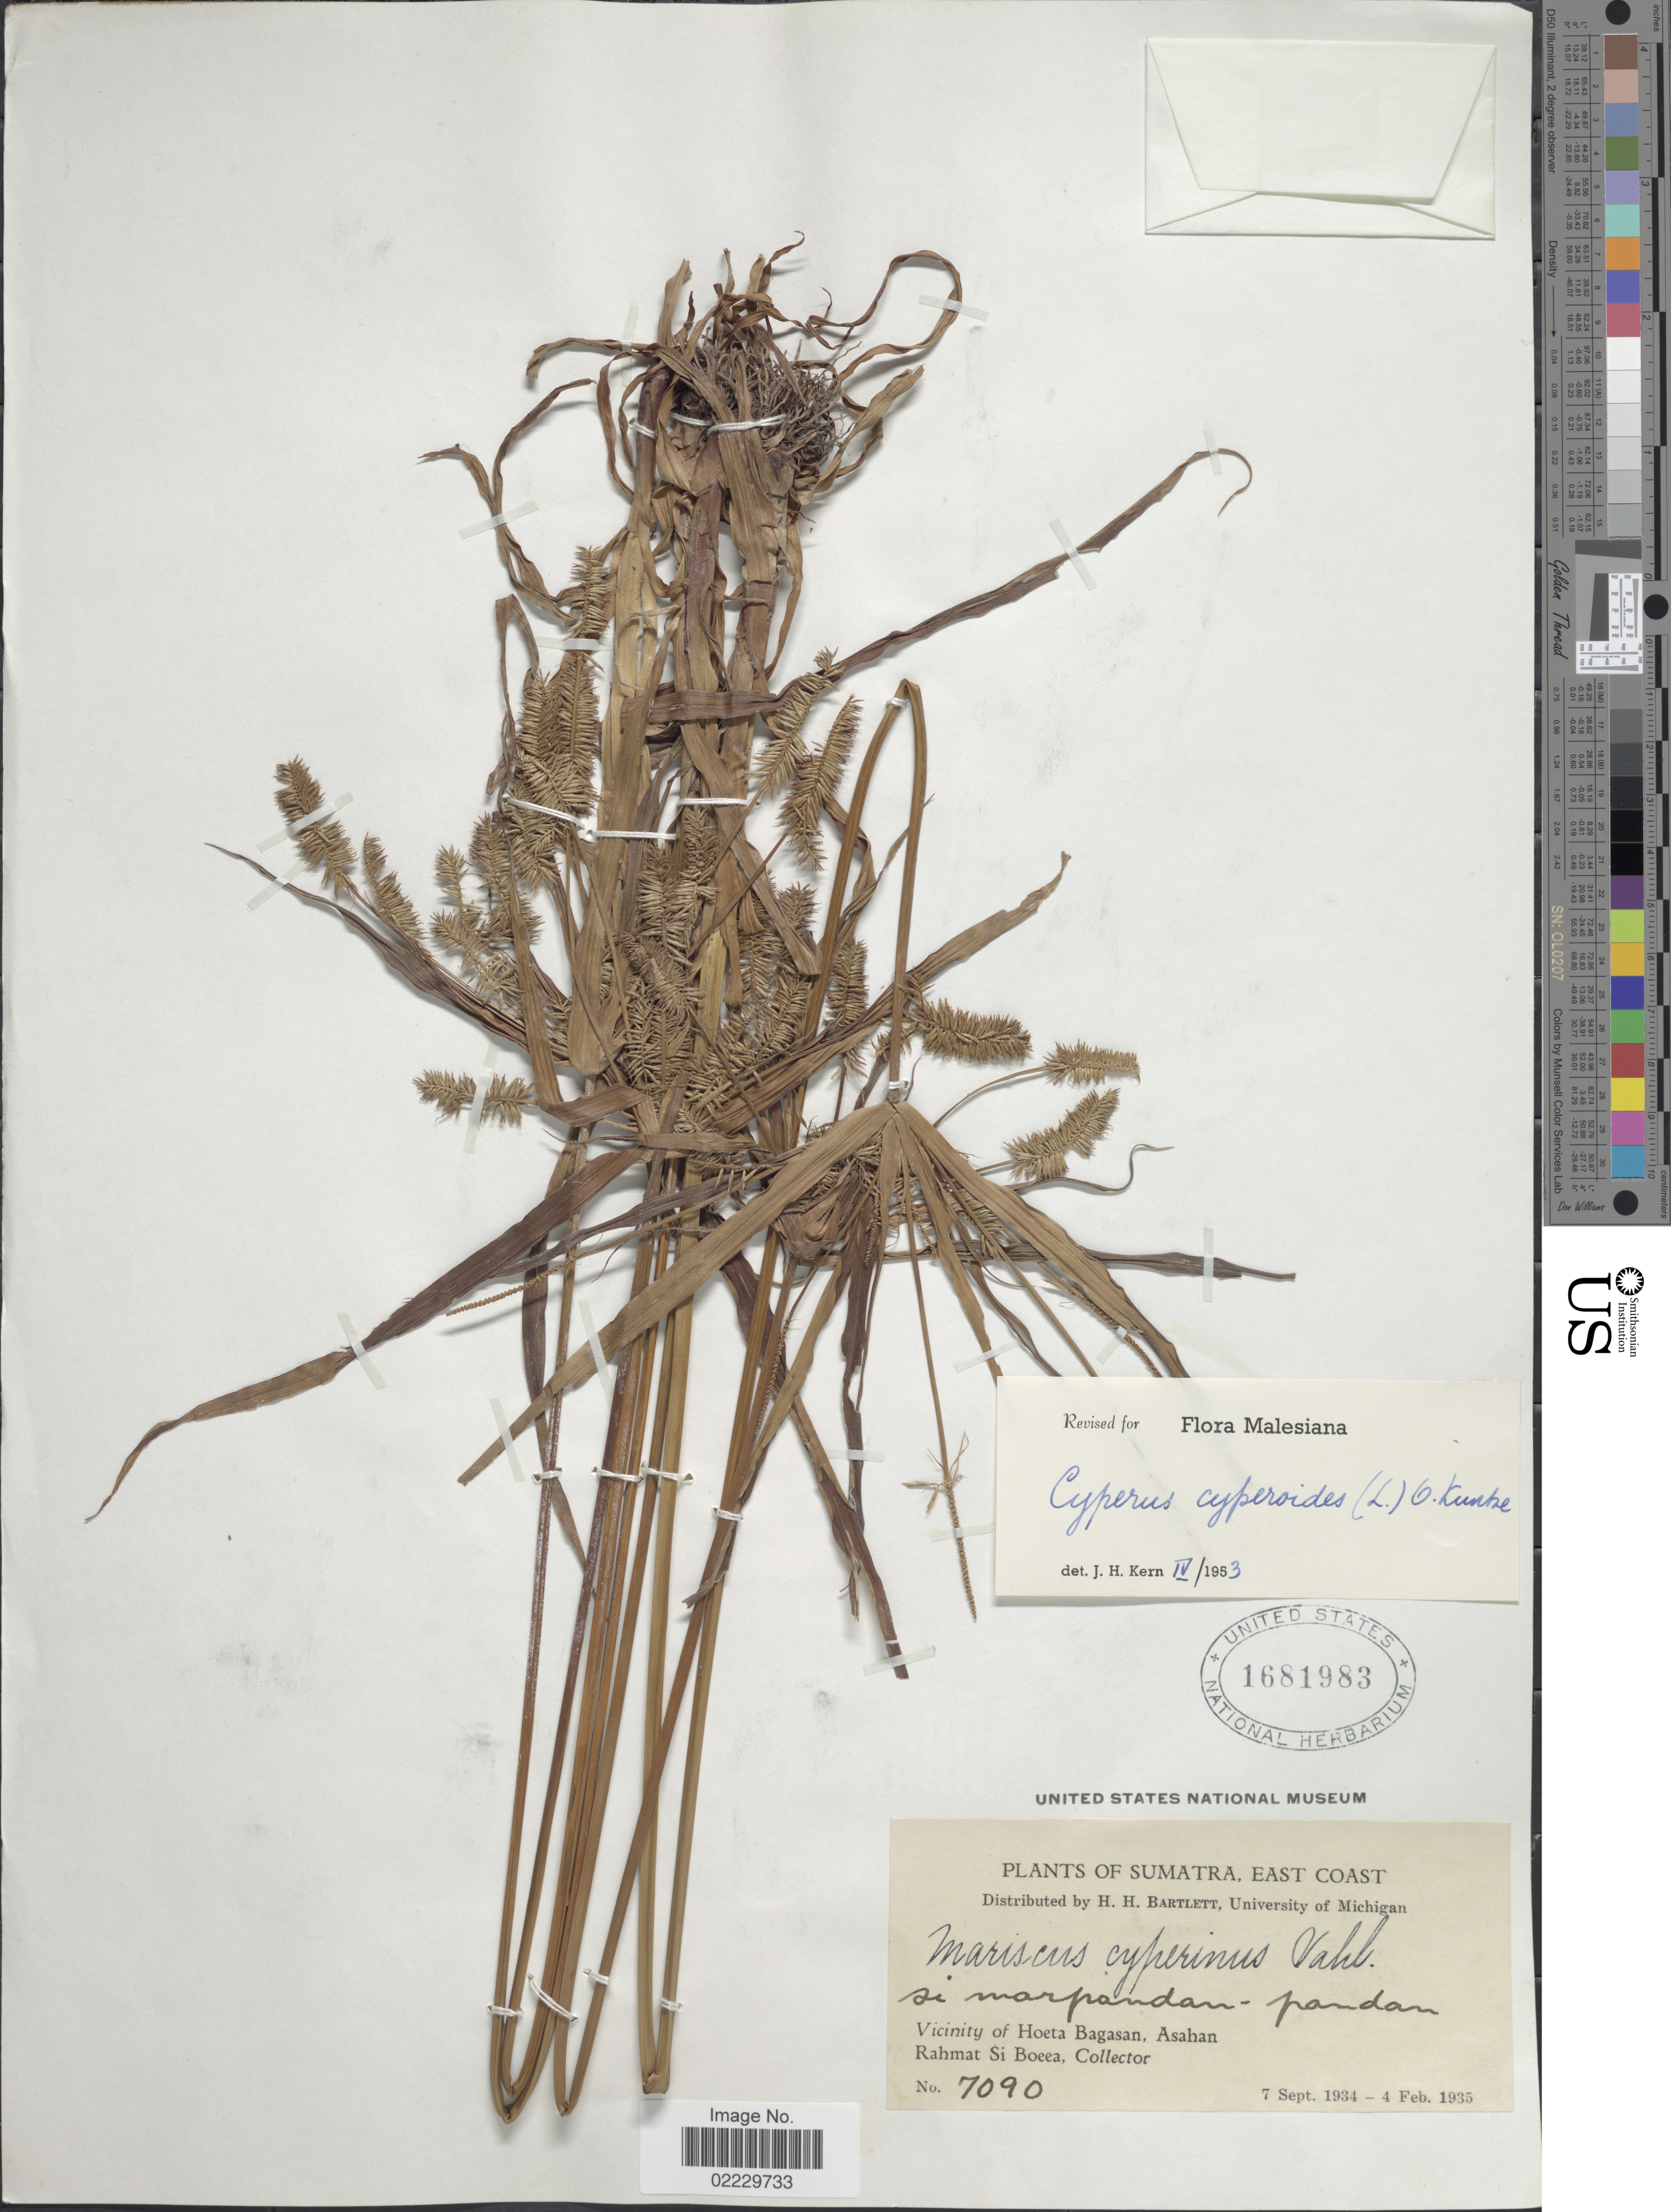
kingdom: Plantae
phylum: Tracheophyta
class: Liliopsida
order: Poales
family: Cyperaceae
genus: Cyperus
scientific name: Cyperus cyperoides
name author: (L.) Kuntze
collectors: Rahmat Si Boeea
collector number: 7090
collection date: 1934-09-07/1935-02-04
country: Indonesia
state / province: Sumatra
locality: East Coast. vicinity of hoeta Bagasan, Asahan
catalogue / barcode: US 1681983